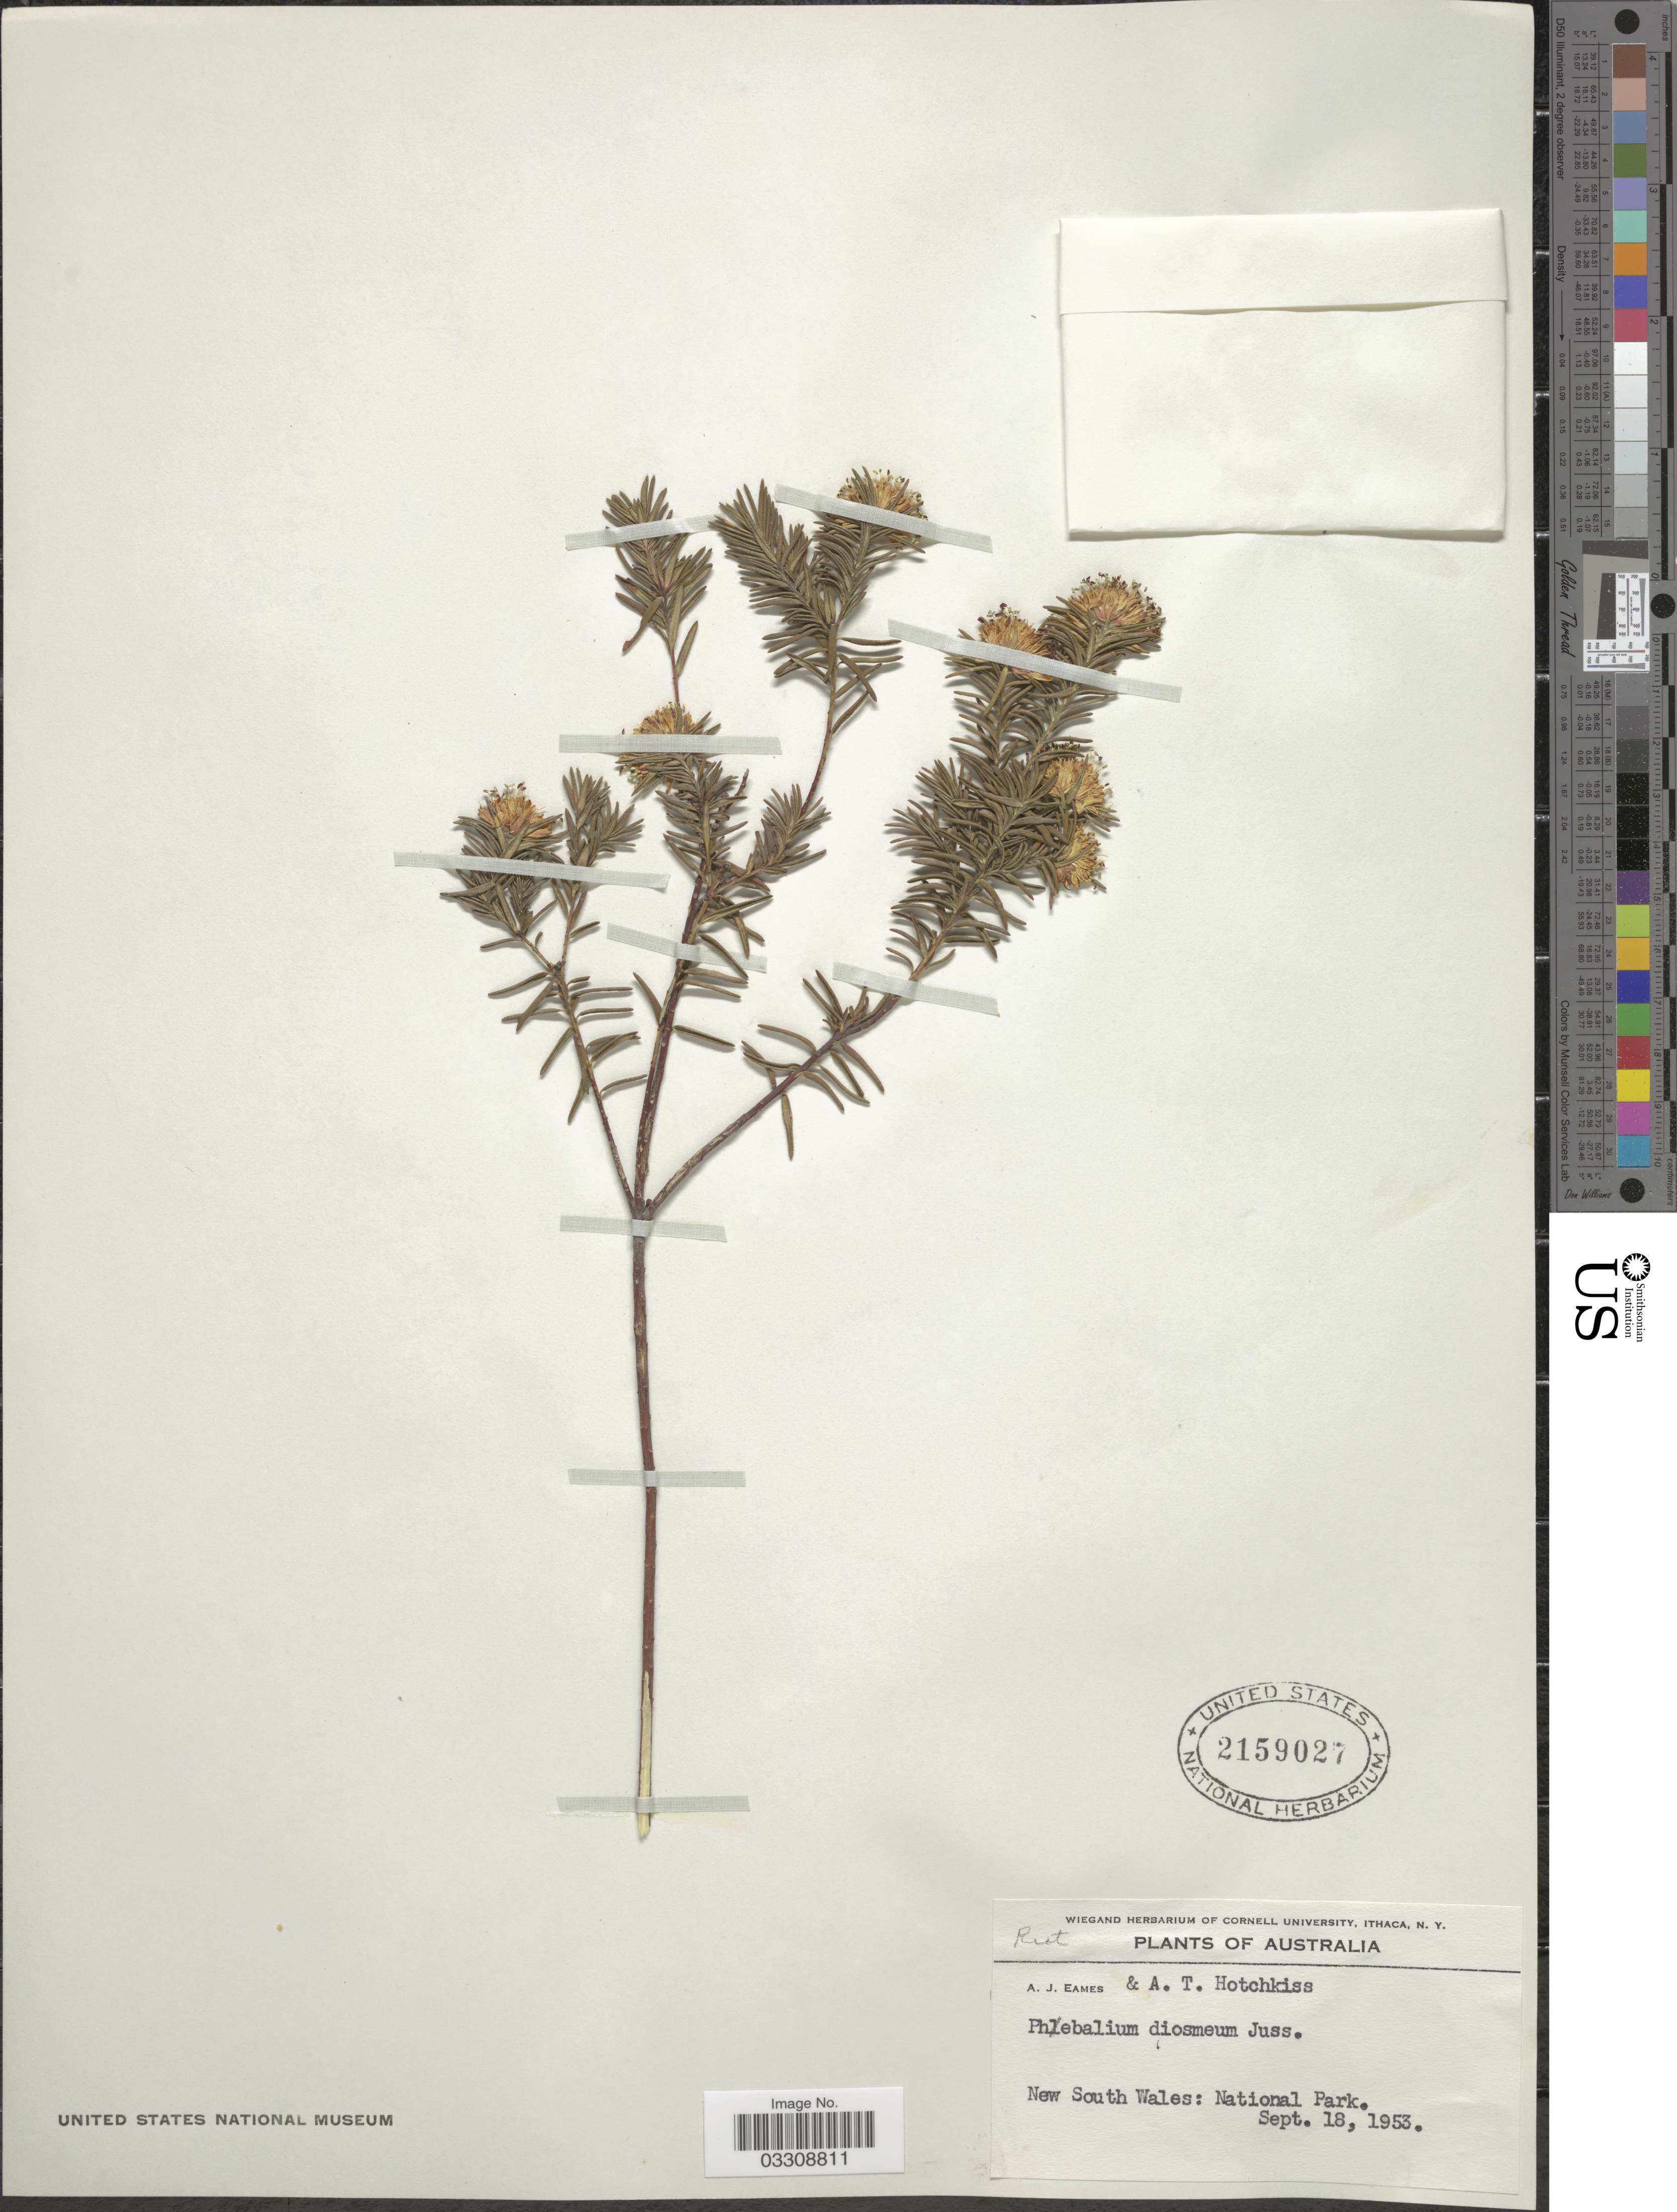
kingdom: Plantae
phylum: Tracheophyta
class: Magnoliopsida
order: Sapindales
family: Rutaceae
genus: Leionema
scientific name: Leionema diosmeum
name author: (A. Juss.) Paul G. Wilson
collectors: A. J. Eames & A. Hotchkiss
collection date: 1953-09-18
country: Australia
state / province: New South Wales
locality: National Park.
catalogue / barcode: US 2159027